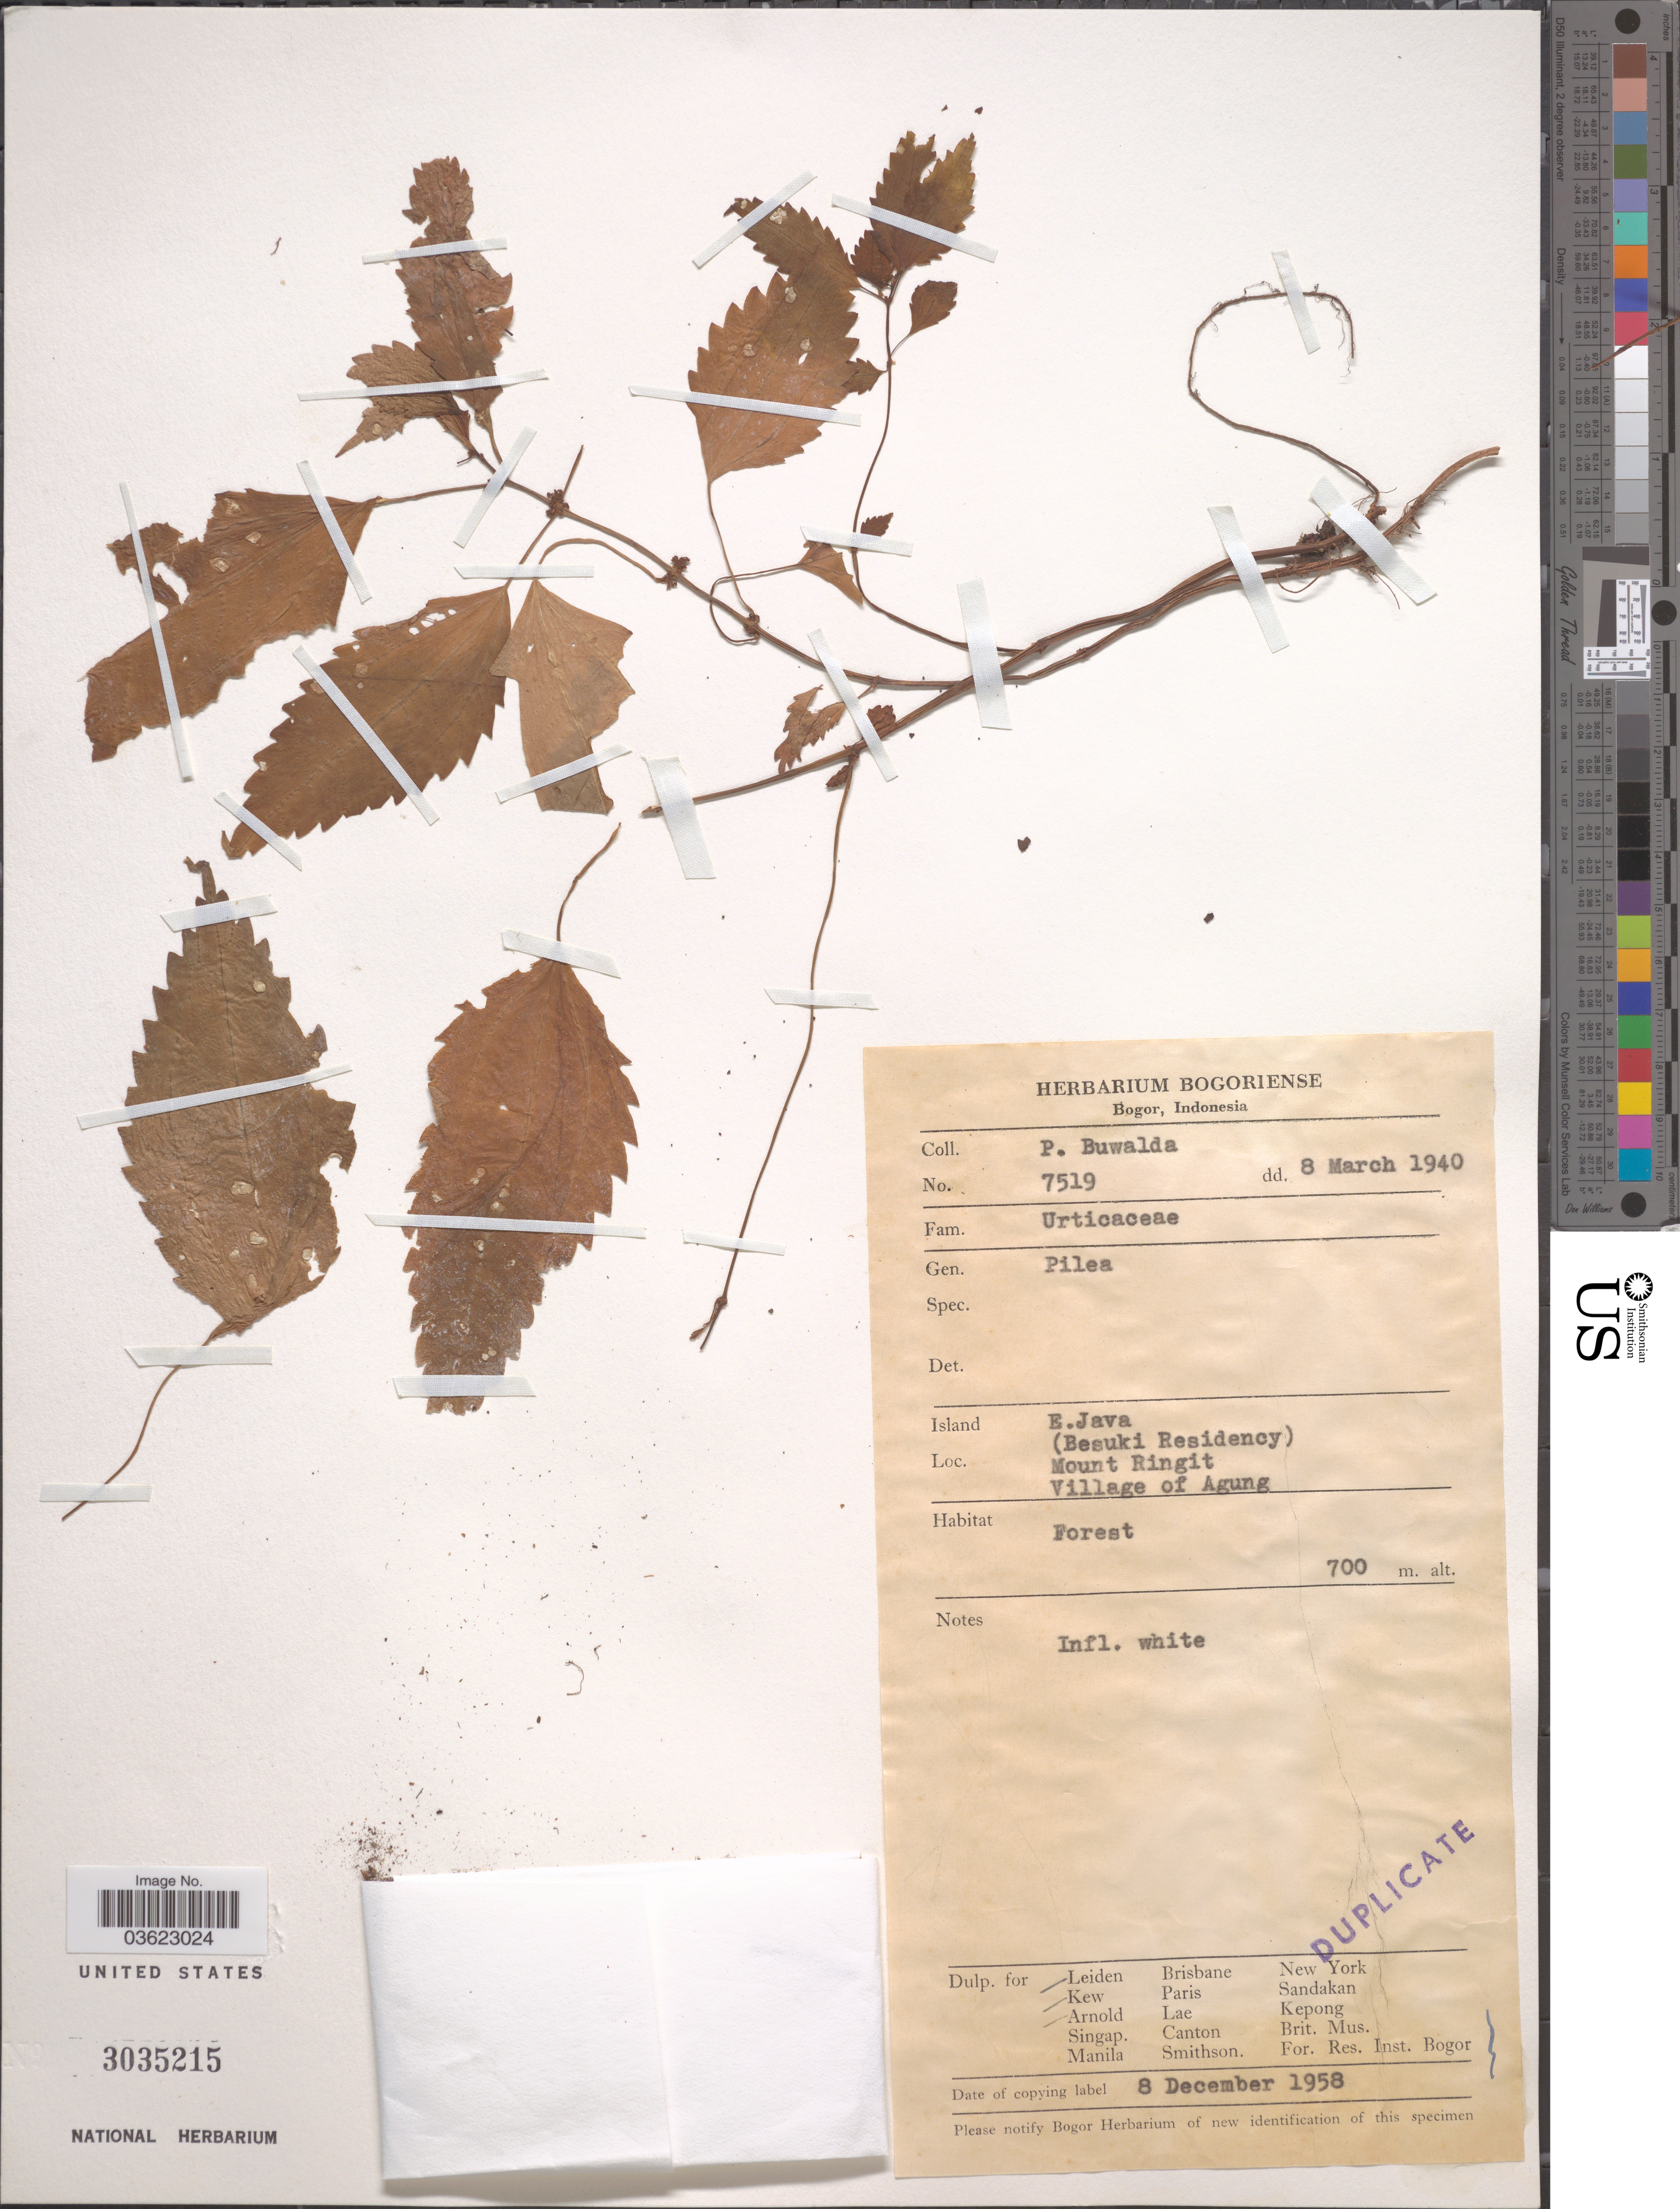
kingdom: Plantae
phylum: Tracheophyta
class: Magnoliopsida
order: Rosales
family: Urticaceae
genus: Pilea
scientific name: Pilea sp.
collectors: P. Buwalda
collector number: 7519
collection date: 1940-03-08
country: Indonesia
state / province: Java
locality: Island E.Java (Besuki Residency) Mount Ringit. Village of Agung.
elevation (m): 700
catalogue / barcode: US 3035215